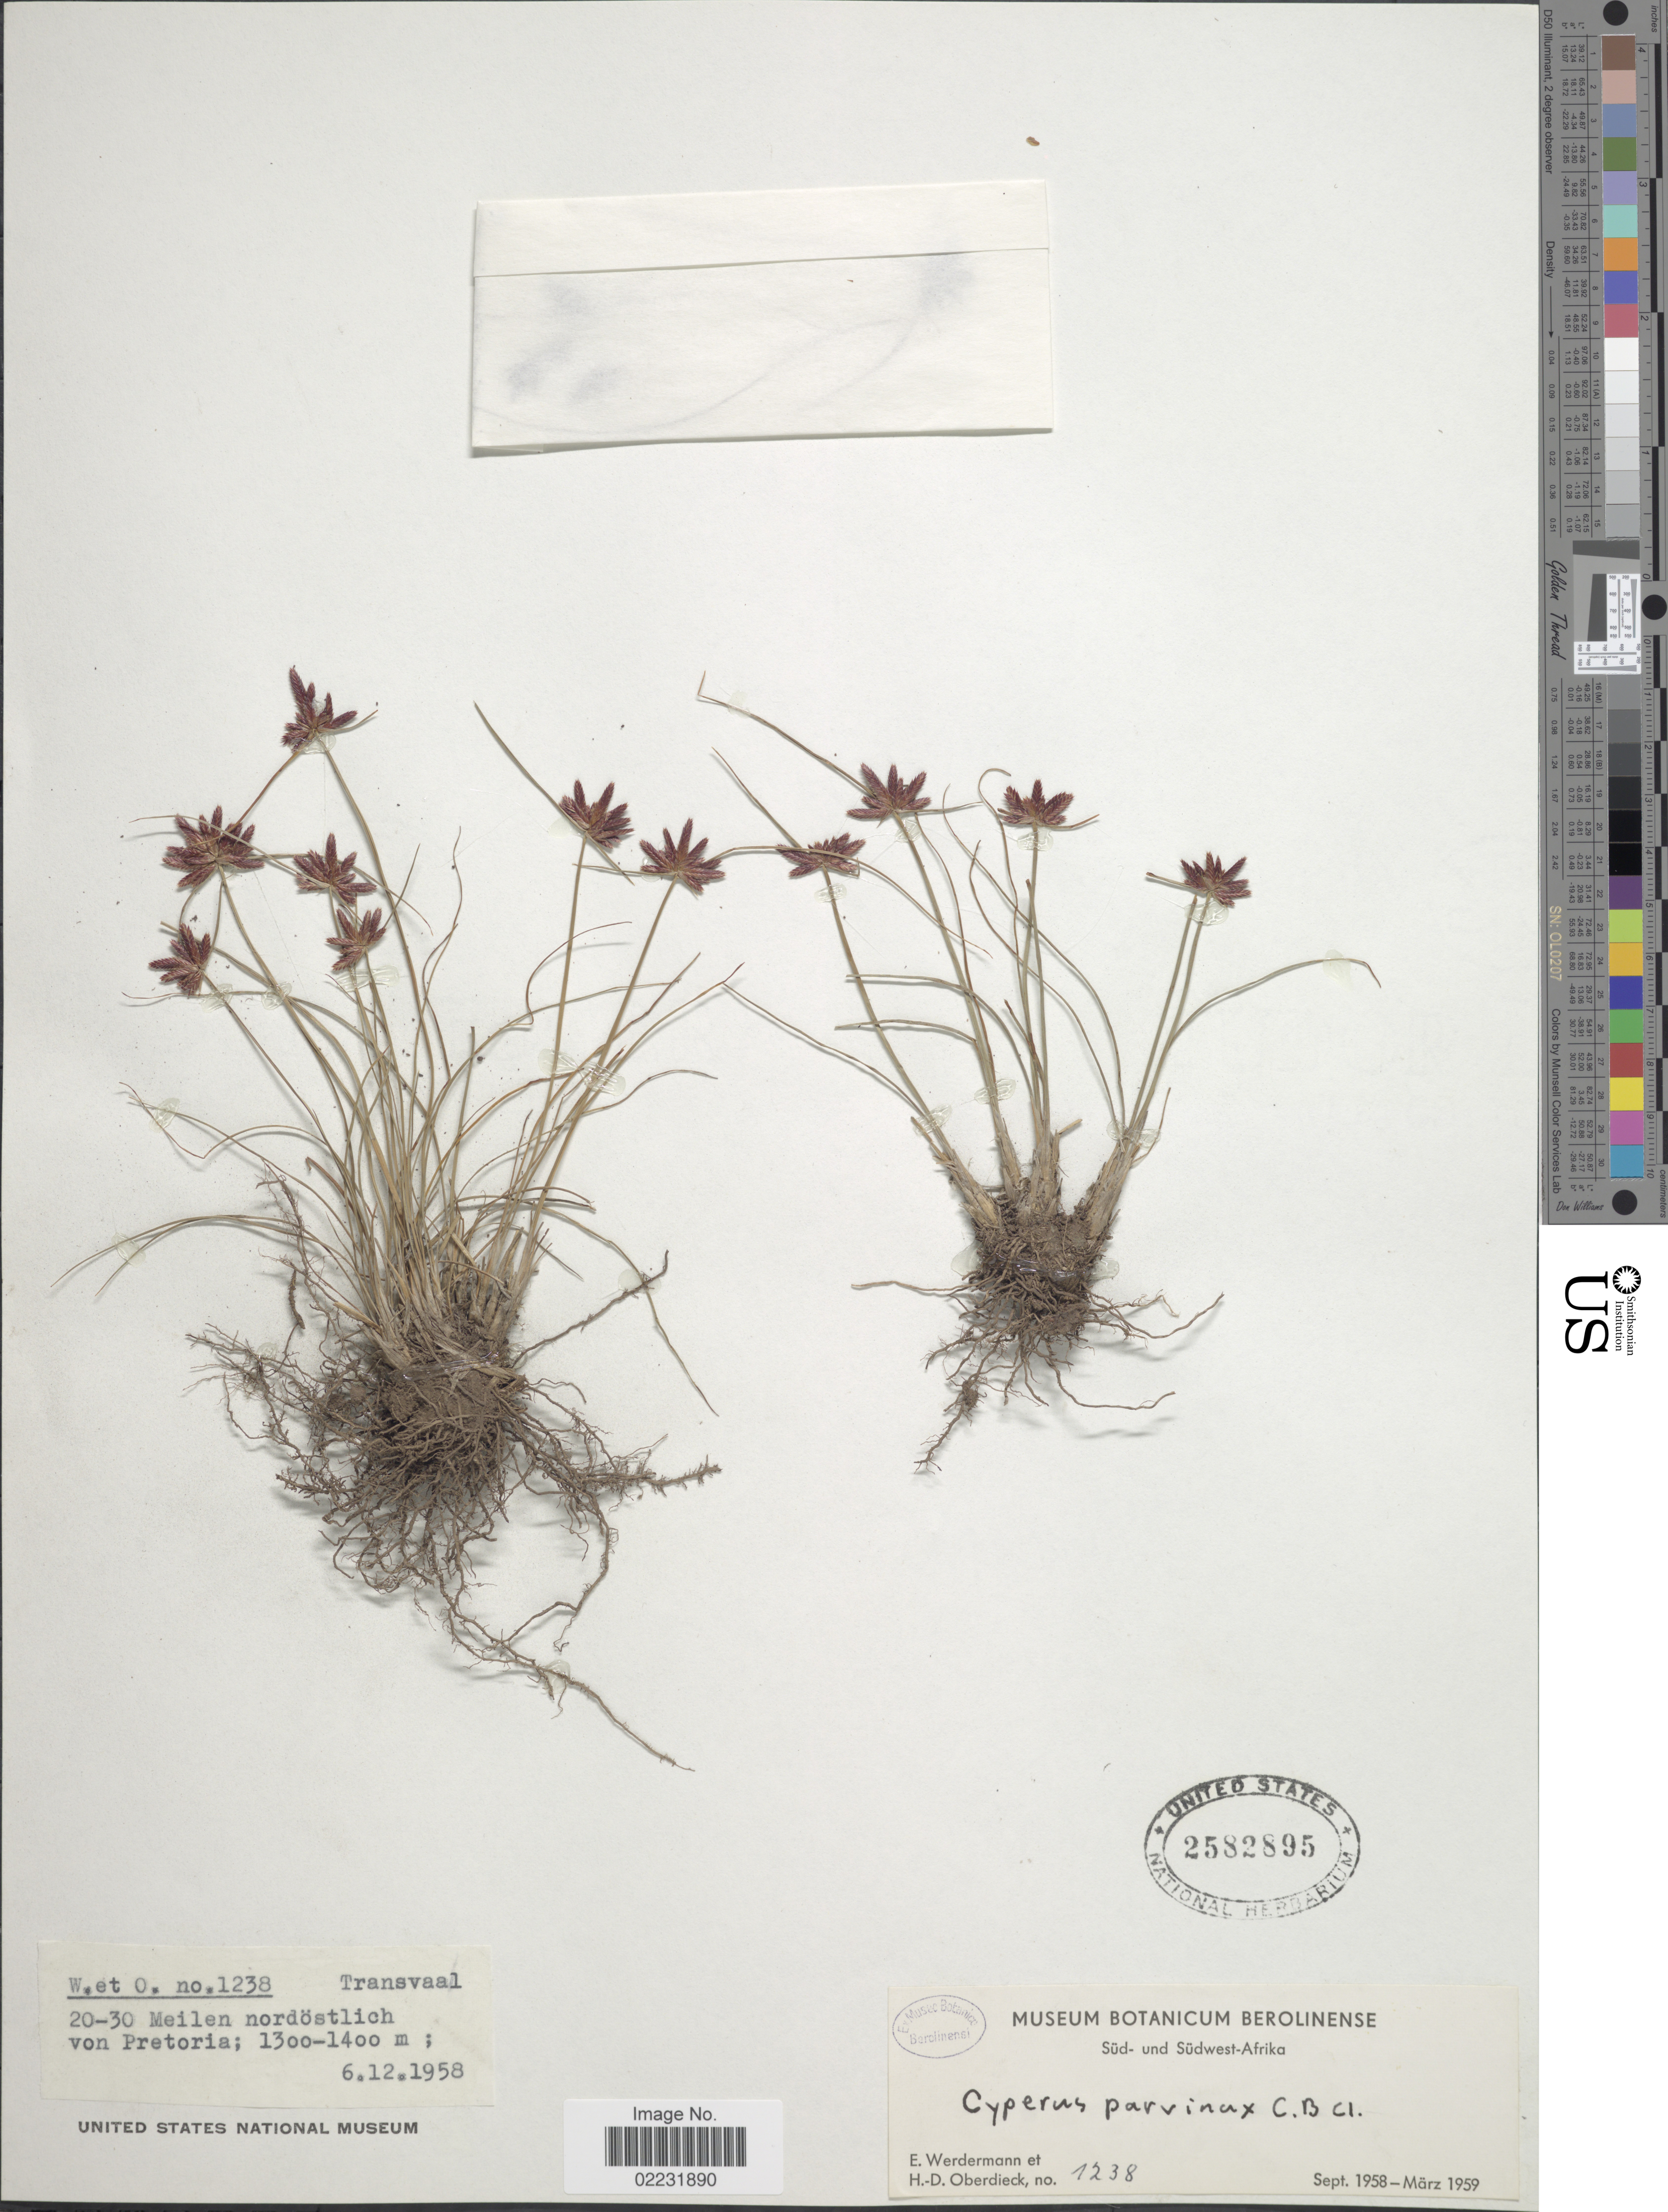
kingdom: Plantae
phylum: Tracheophyta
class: Liliopsida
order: Poales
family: Cyperaceae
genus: Cyperus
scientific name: Cyperus rupestris var. parvinux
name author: (C.B. Clarke) Kük.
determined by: Strong, Mark T., (BOT), Smithsonian Institution - National Museum of Natural History (UNITED STATES)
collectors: E. Werdermann & H. Oberdieck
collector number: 1238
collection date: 1958-09/1959-03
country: South Africa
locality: Transvaal, 20-30 Meilen nordostlich von Pretoria, Sud- und Sudwest-Afrika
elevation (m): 1300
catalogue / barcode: US 2582895